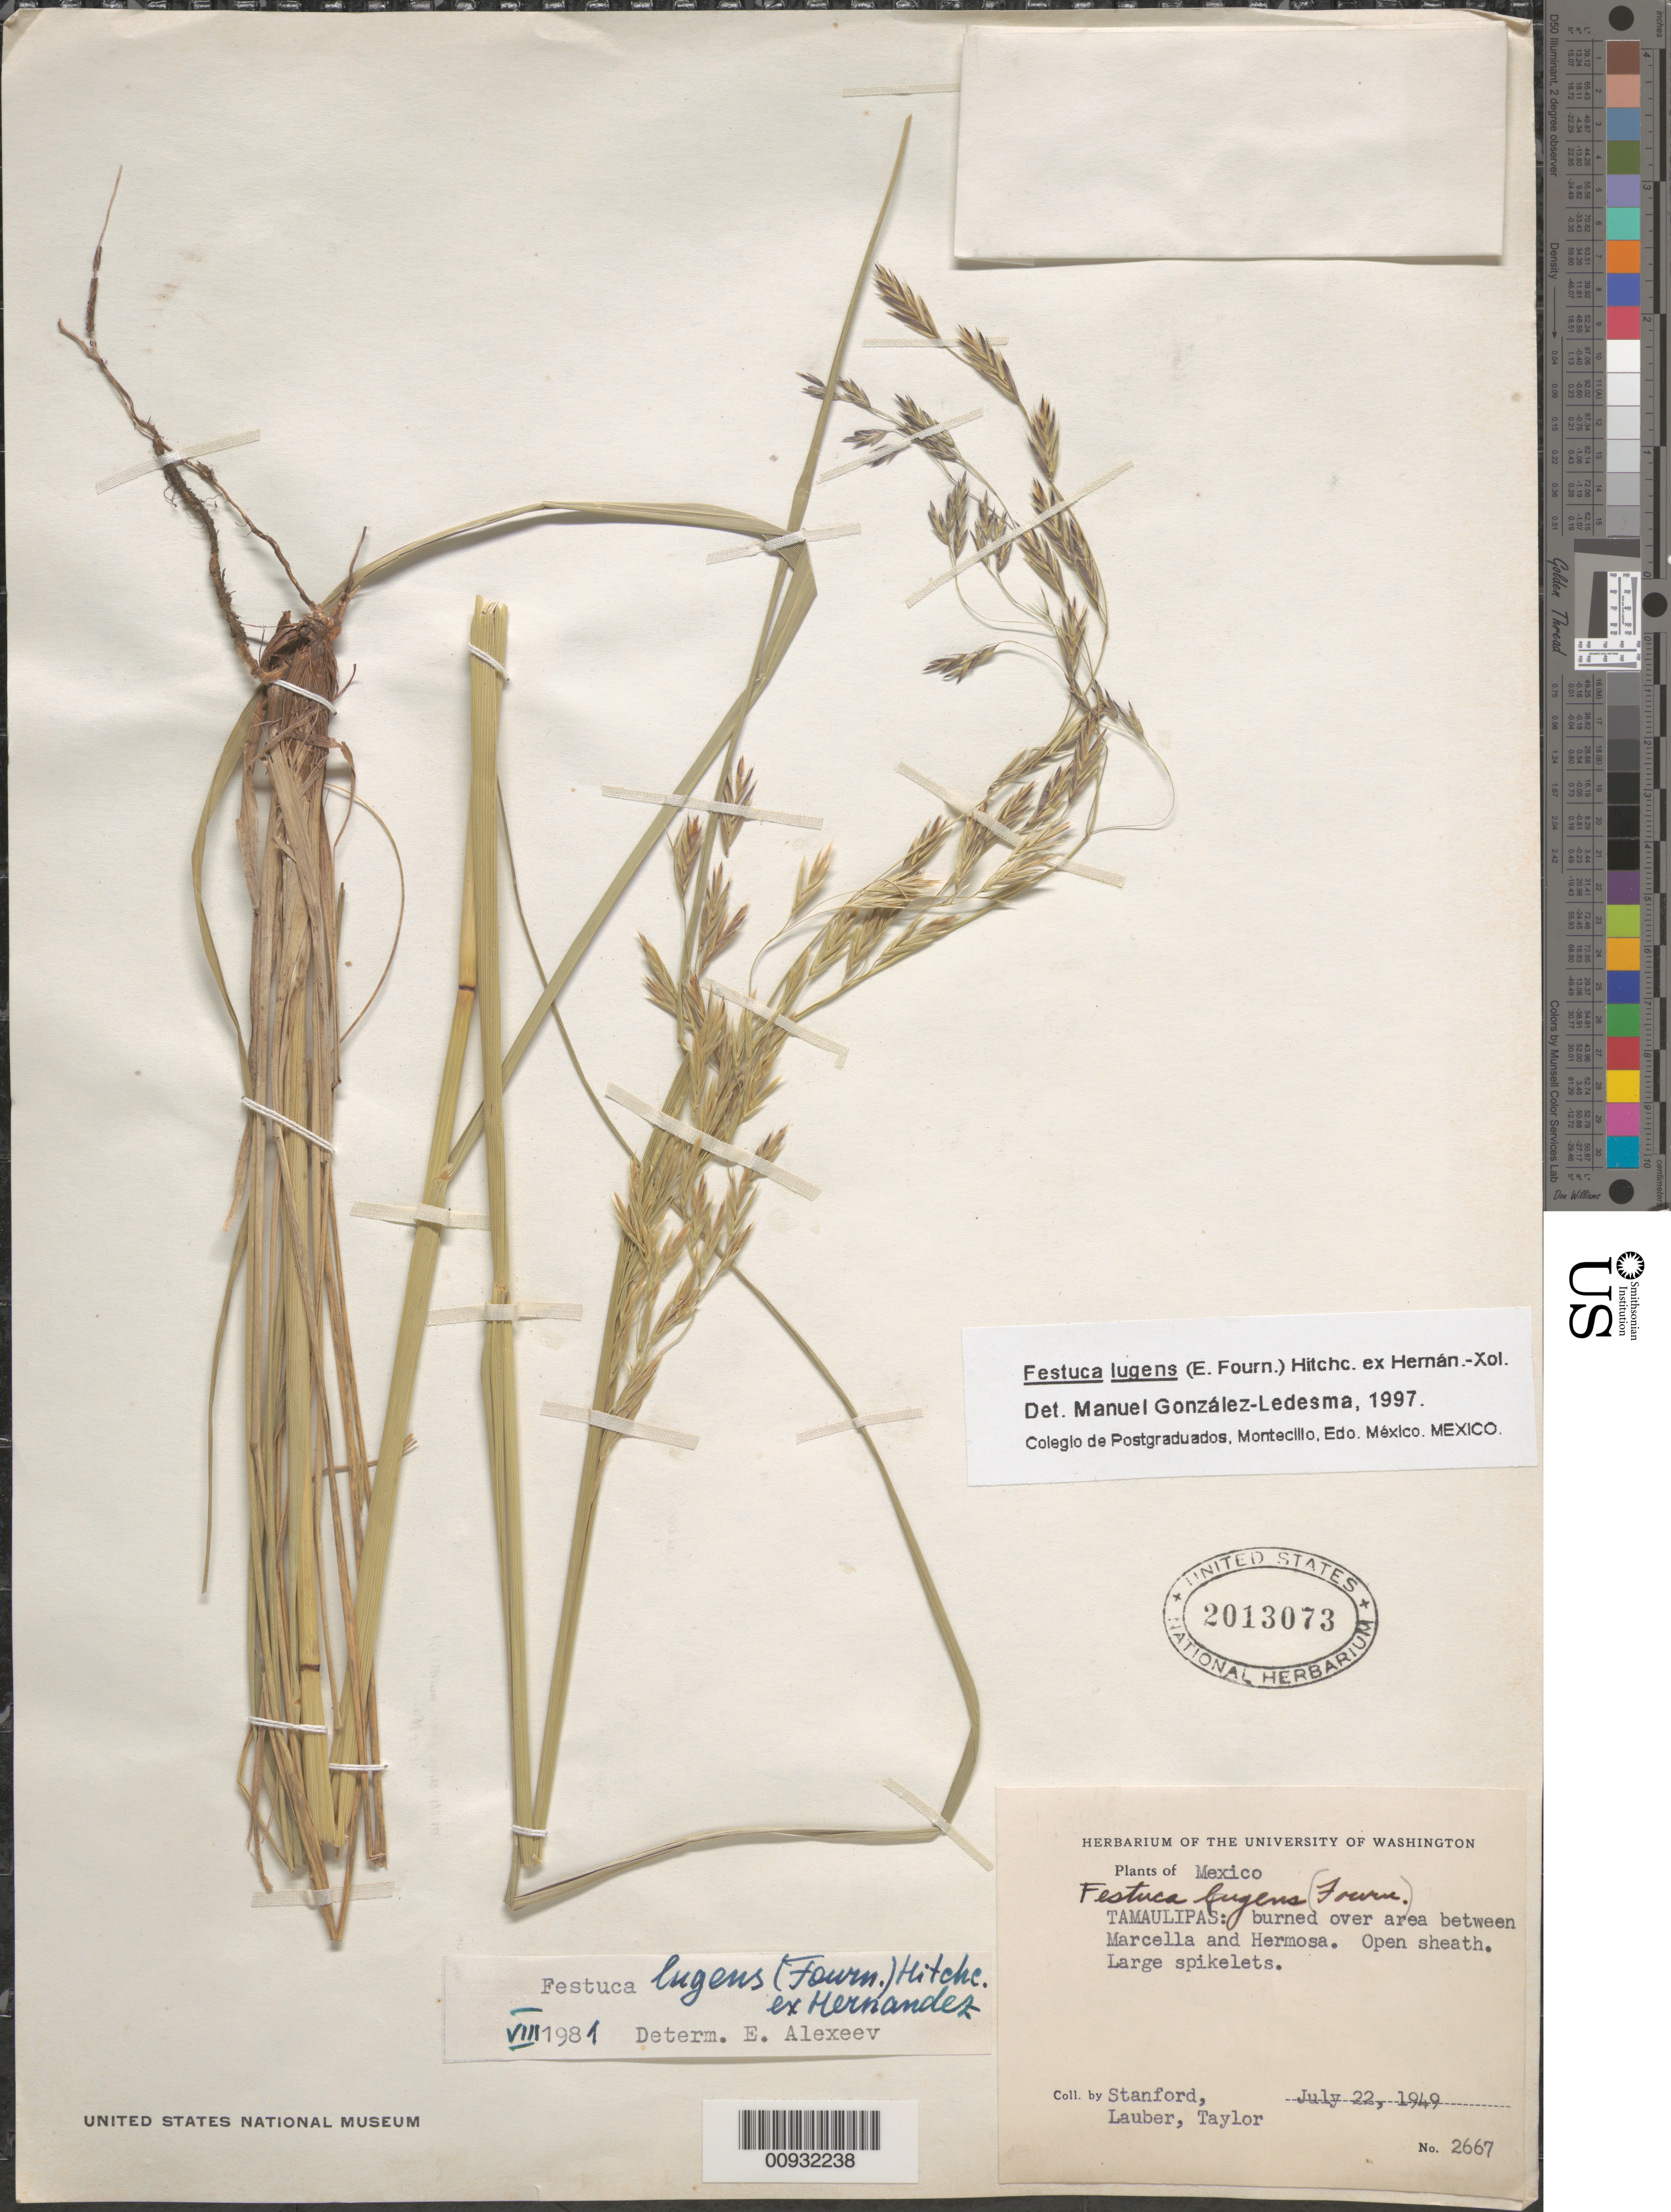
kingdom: Plantae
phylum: Tracheophyta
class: Liliopsida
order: Poales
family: Poaceae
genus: Festuca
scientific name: Festuca lugens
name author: (E. Fourn.) Hitchc. ex Hern.-Xol.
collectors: -. Stanford, -. Lauber & -- Taylor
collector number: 2667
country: Mexico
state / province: Tamaulipas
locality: Between Marcella and Hermosa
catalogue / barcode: US 2013073